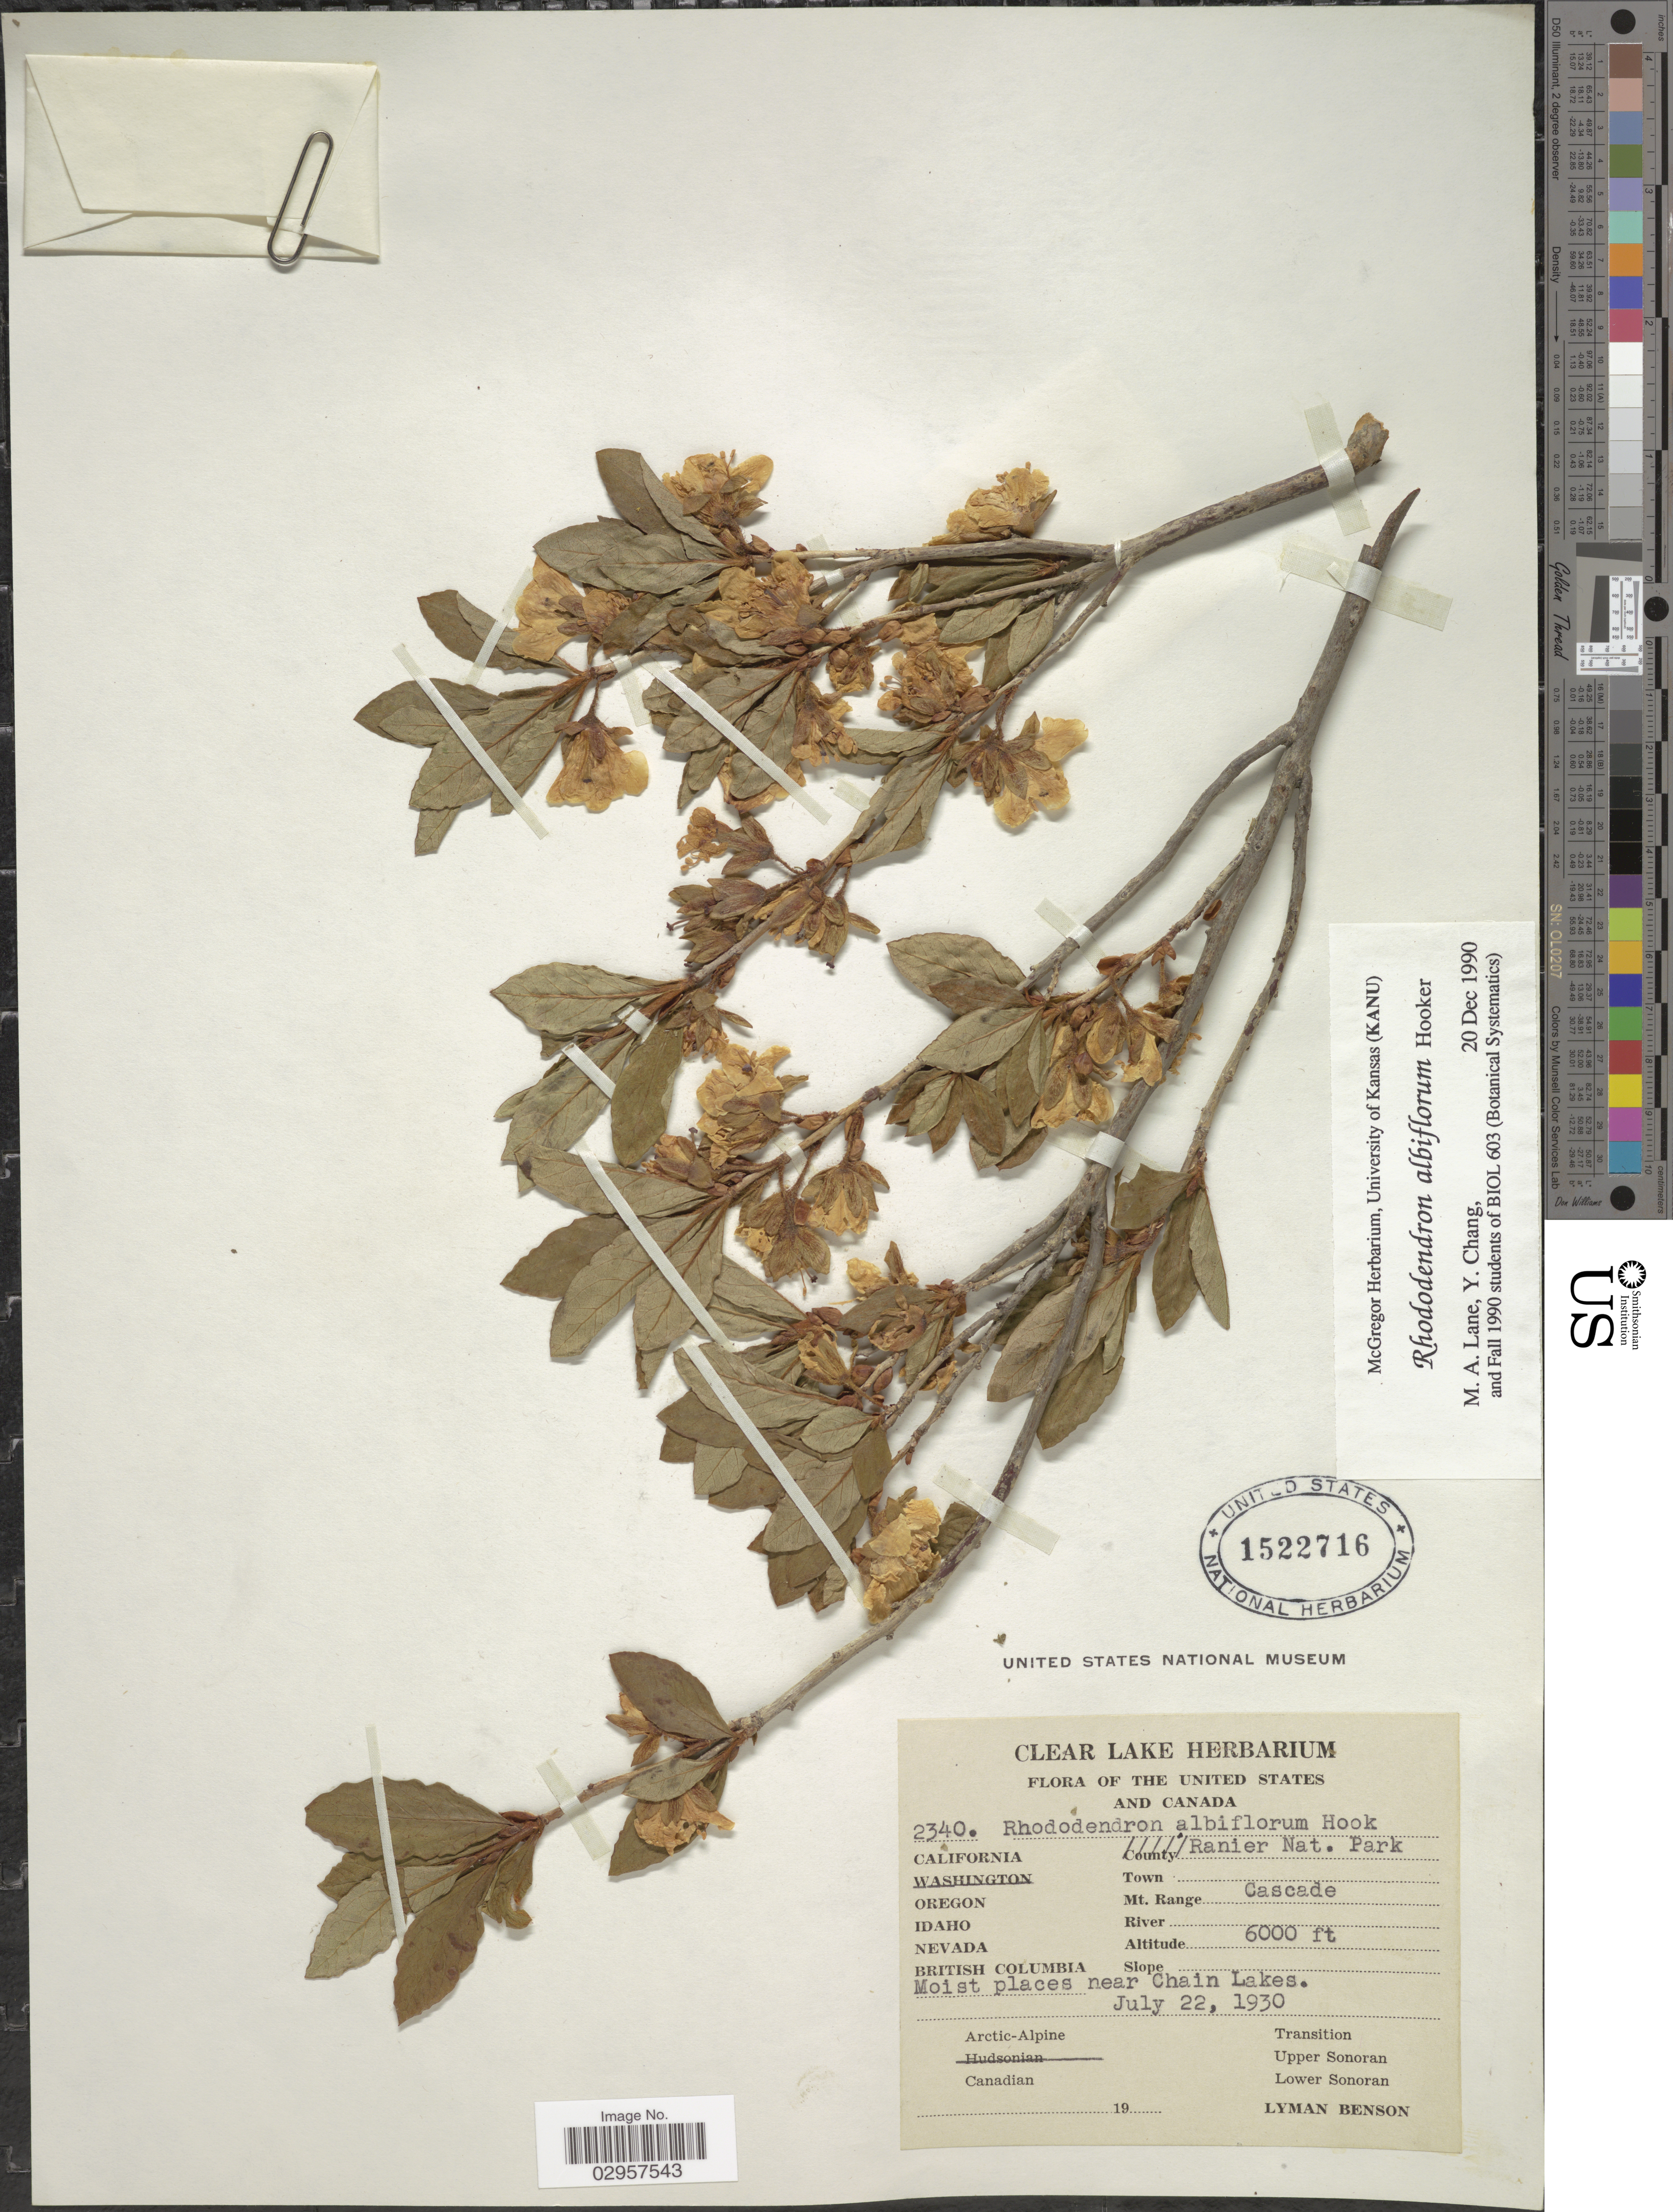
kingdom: Plantae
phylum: Tracheophyta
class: Magnoliopsida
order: Ericales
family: Ericaceae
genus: Rhododendron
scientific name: Rhododendron albiflorum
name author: Hook.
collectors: L. D. Benson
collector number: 2340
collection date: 1930-07-22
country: United States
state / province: Washington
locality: Ranier Nat. Park. Mt. Range Cascade. Moist places near Chain Lakes. Hudsonian [unsure placement].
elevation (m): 1829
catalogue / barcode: US 1522716